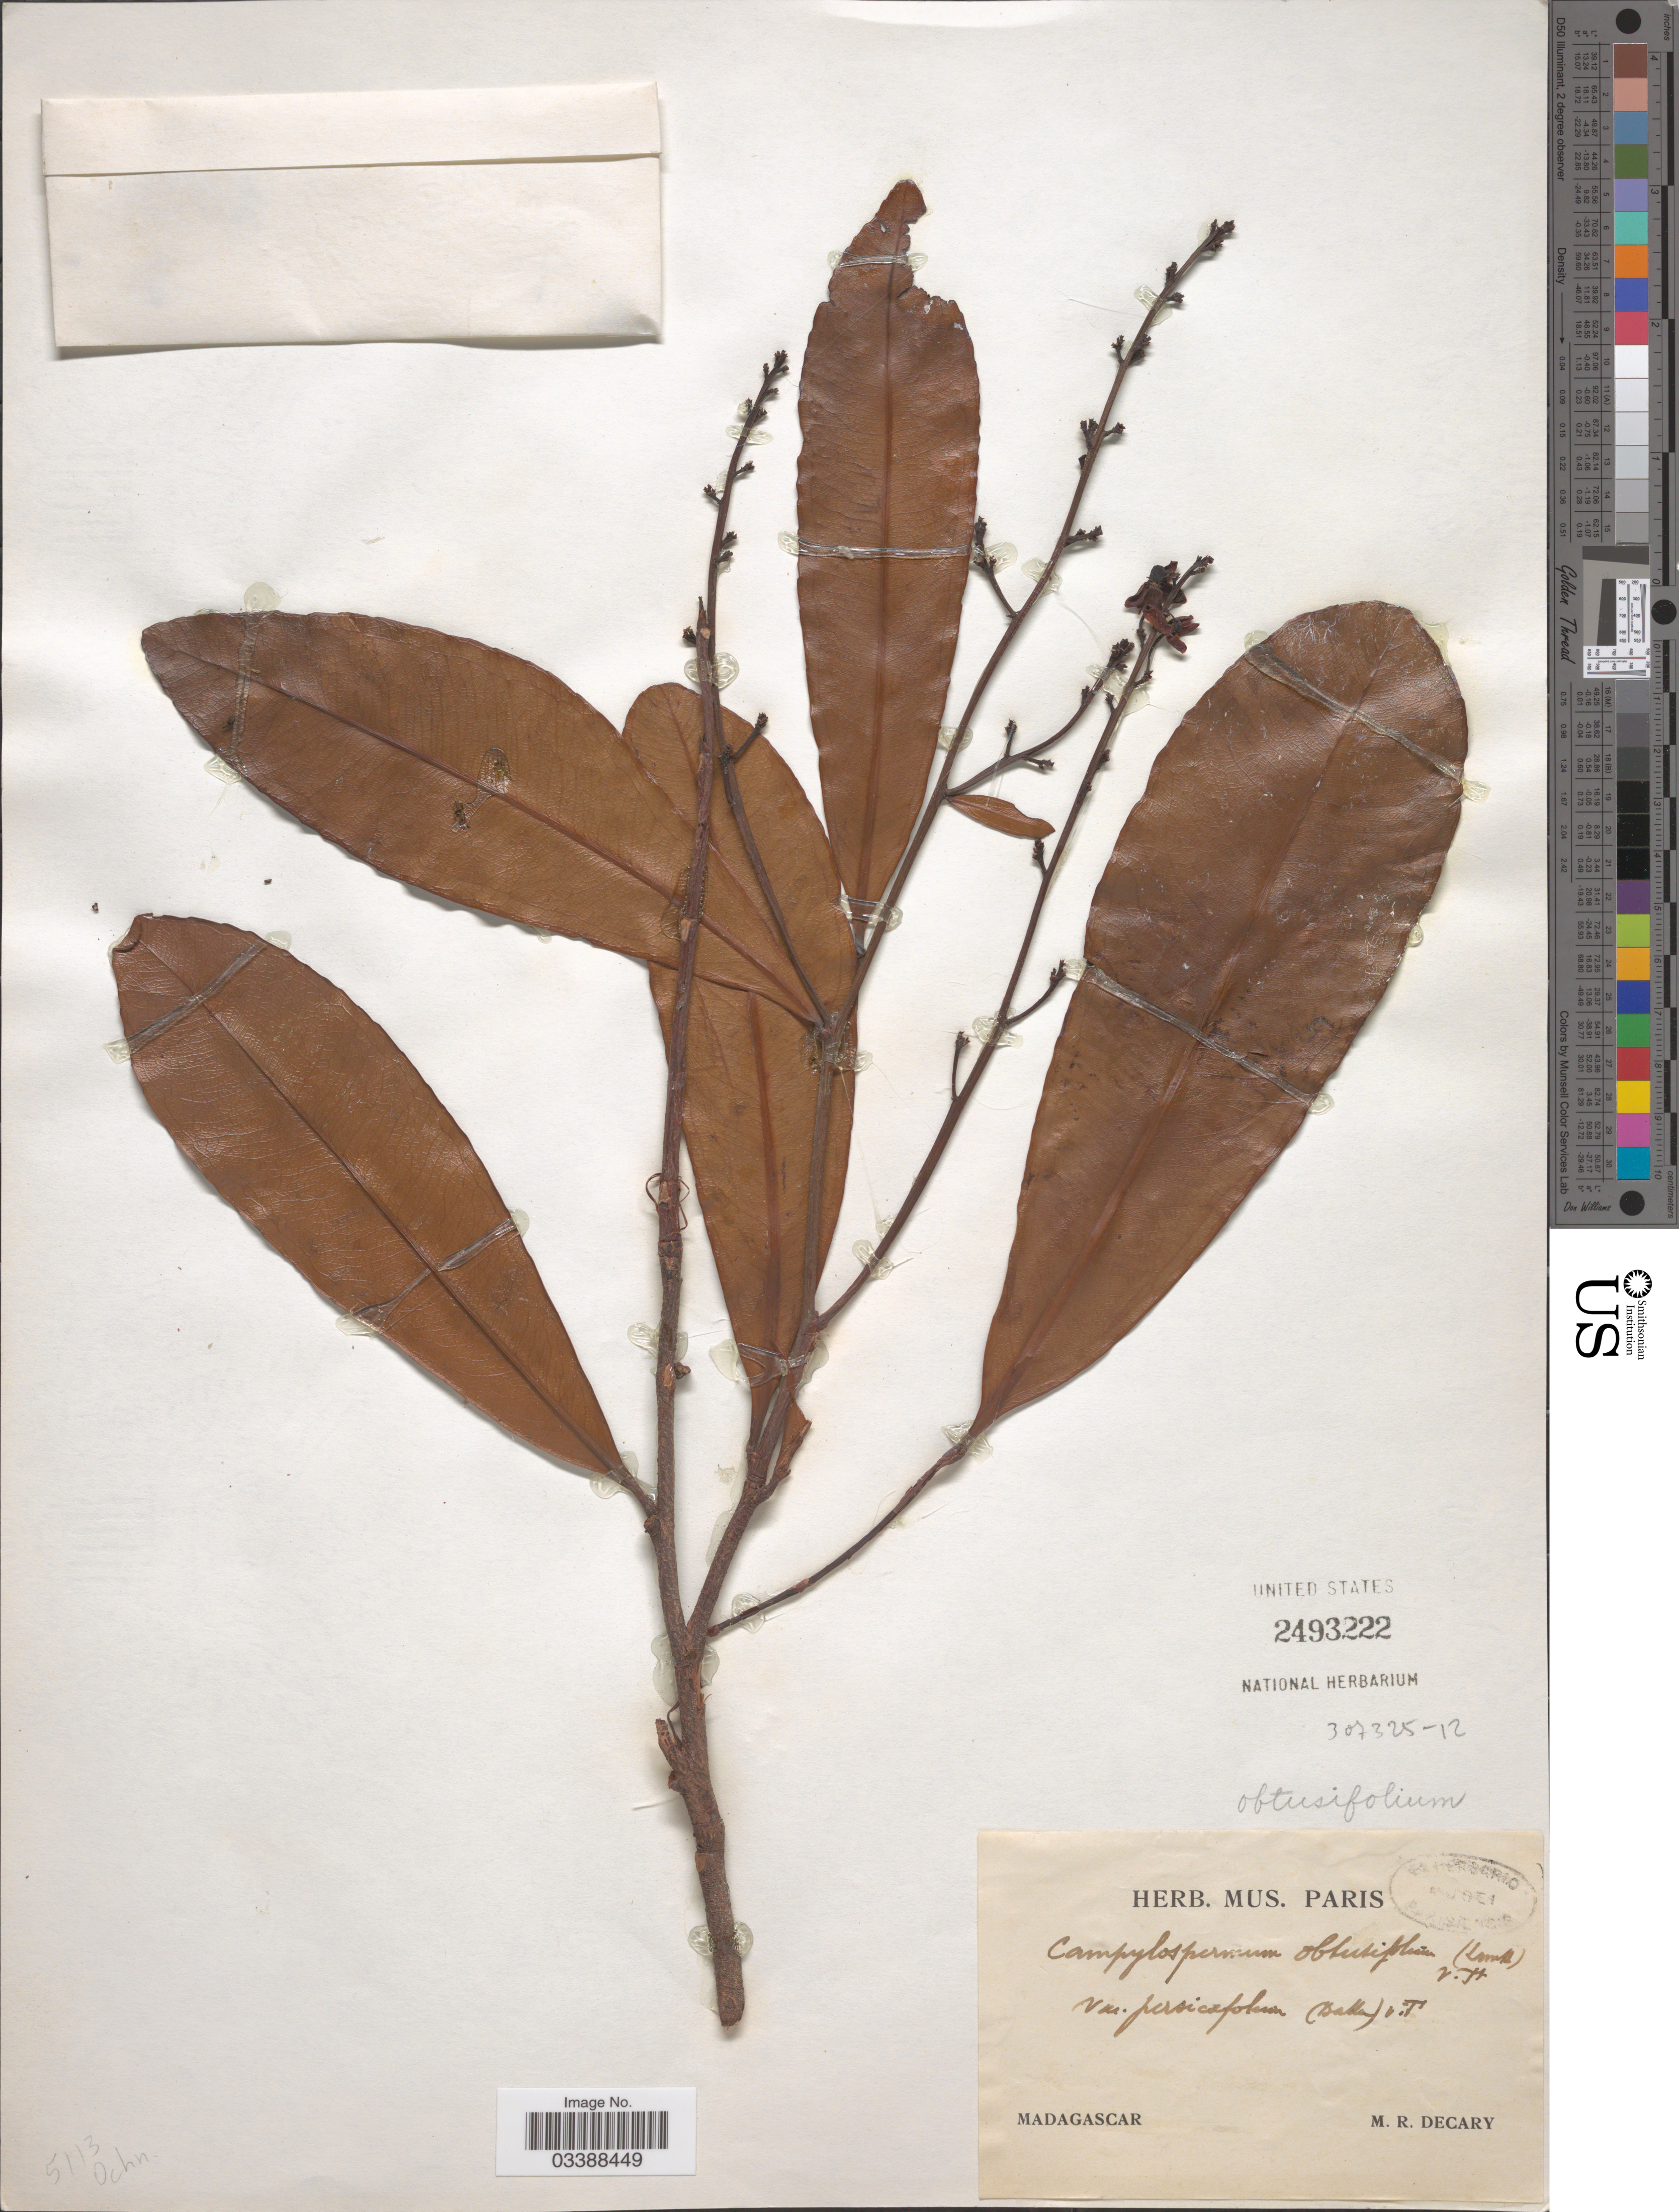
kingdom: Plantae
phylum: Tracheophyta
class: Magnoliopsida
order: Malpighiales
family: Ochnaceae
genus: Campylospermum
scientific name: Campylospermum obtusifolium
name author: (Lam.) Tiegh.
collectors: R. Decary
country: Madagascar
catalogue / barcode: US 2493222